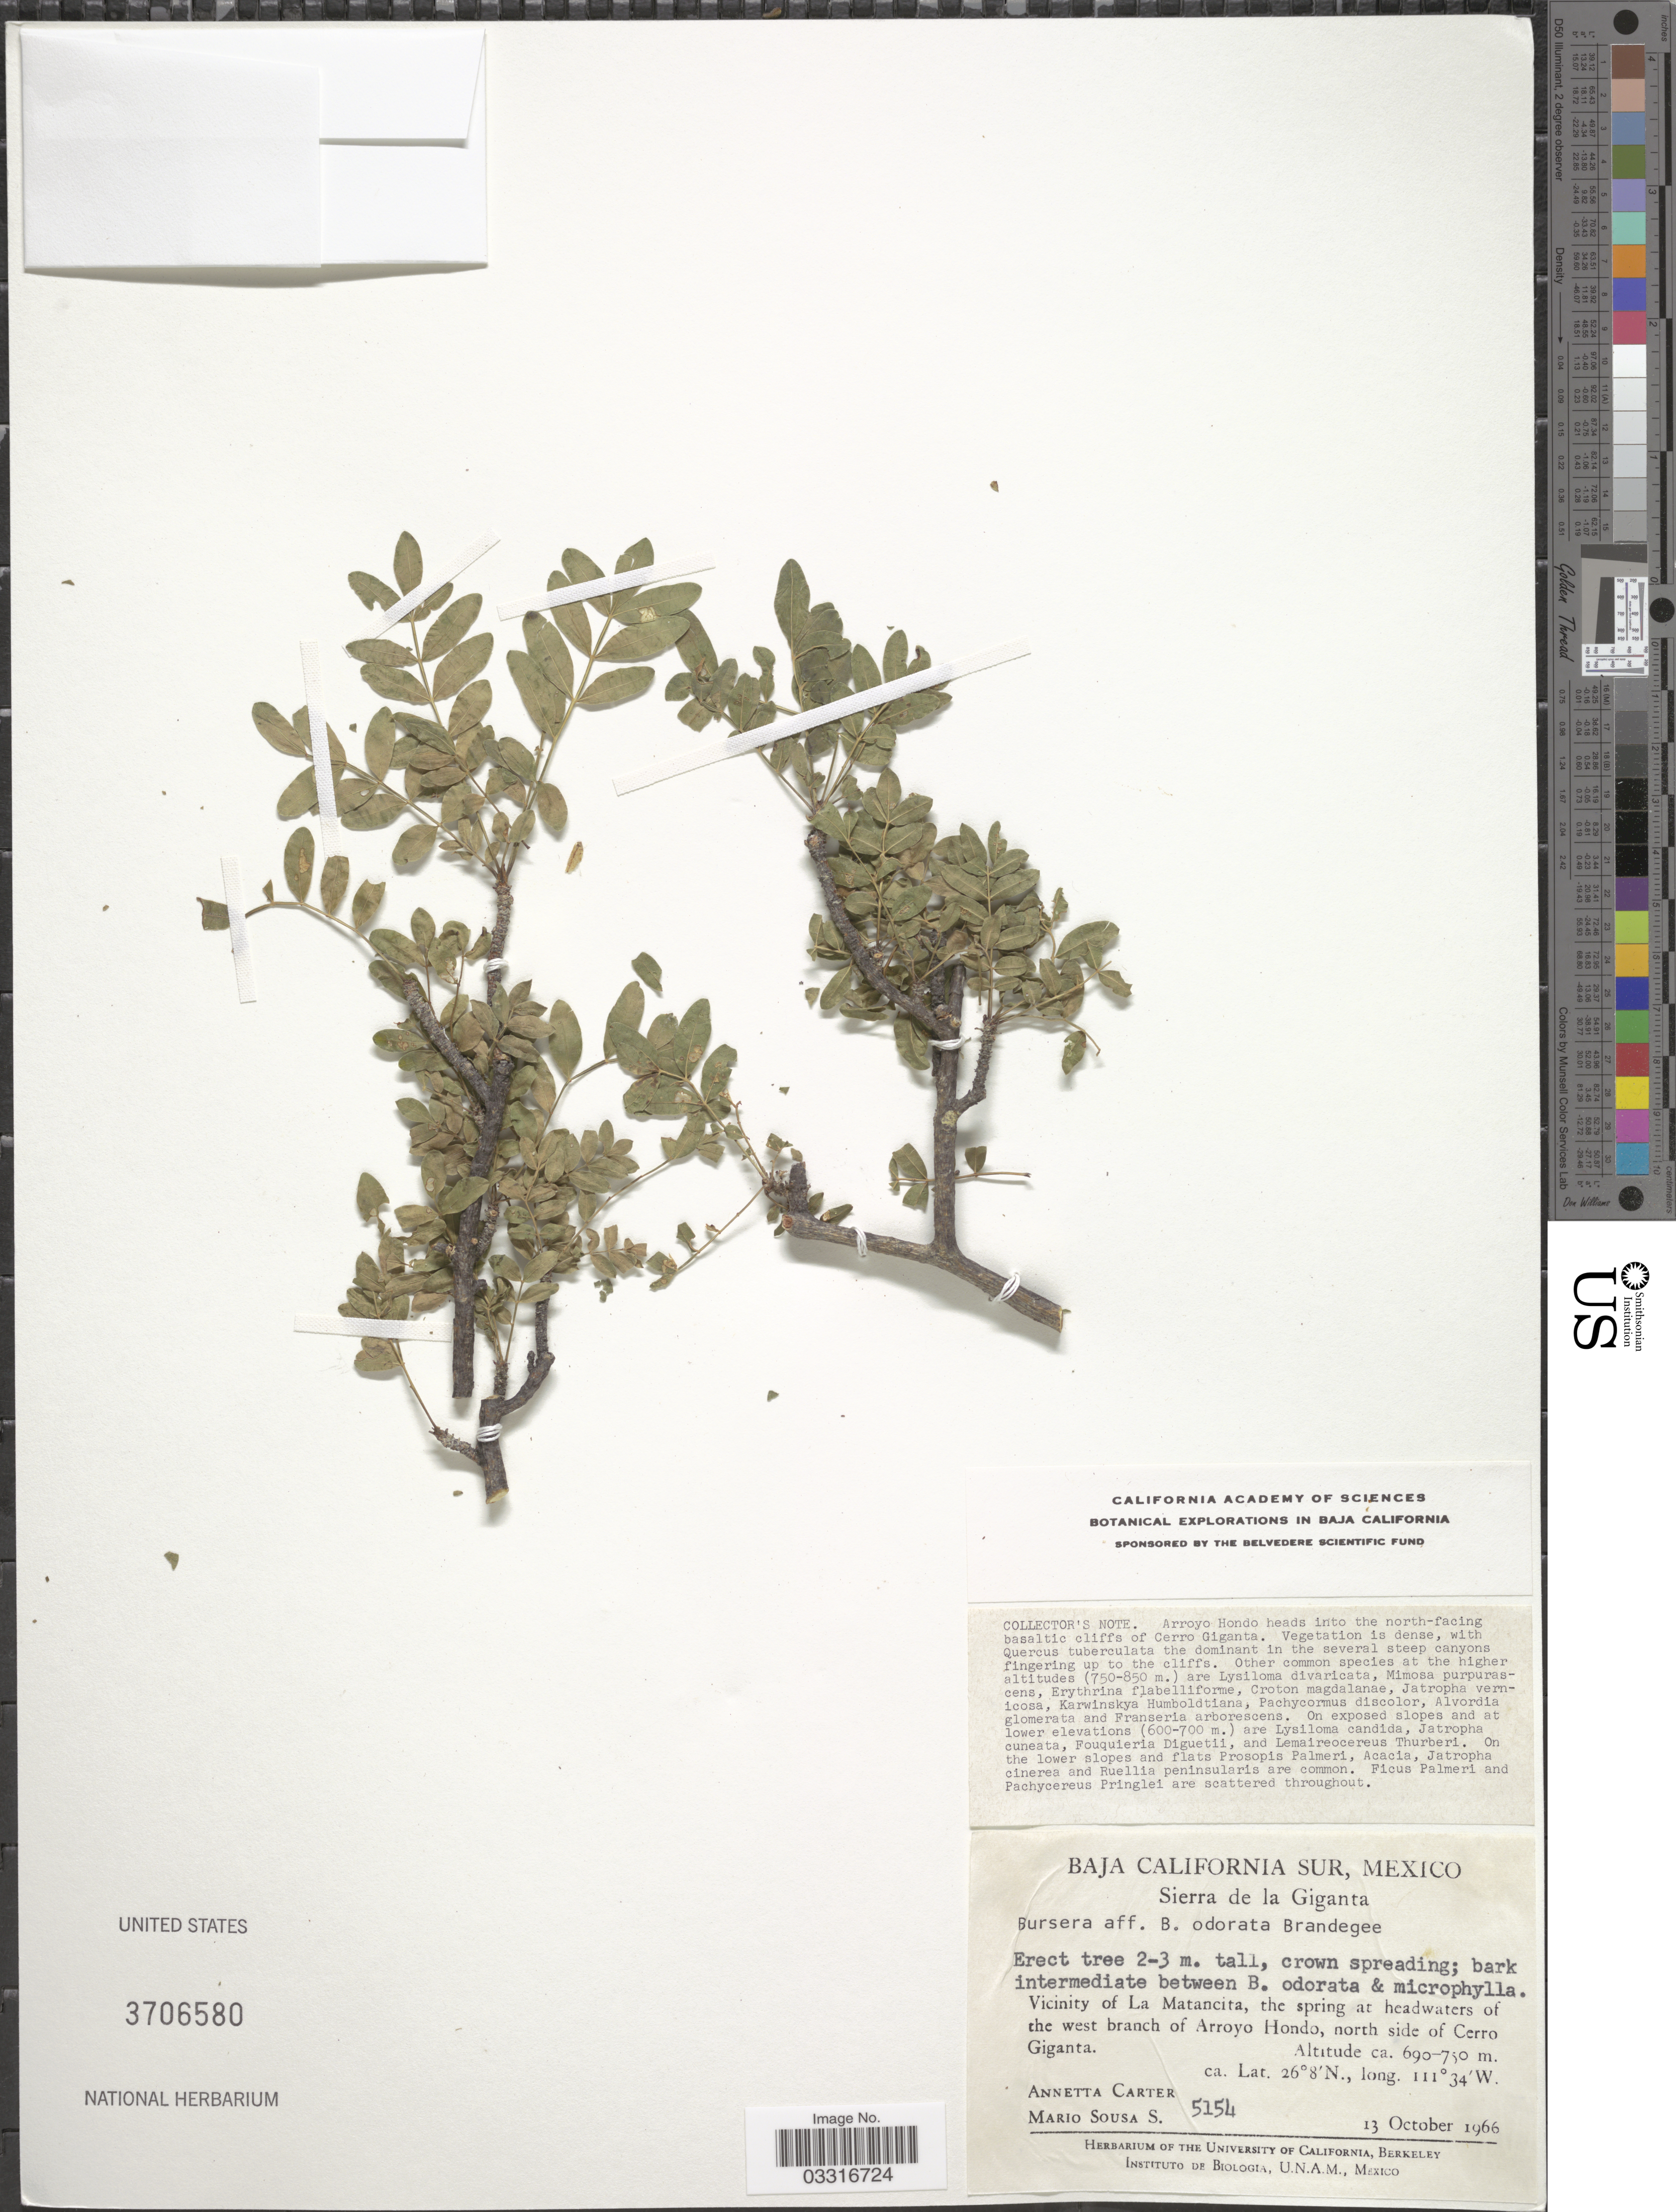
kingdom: Plantae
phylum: Tracheophyta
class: Magnoliopsida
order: Sapindales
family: Burseraceae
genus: Bursera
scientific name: Bursera odorata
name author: Brandegee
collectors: A. Carter & M. Sousa S.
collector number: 5154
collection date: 1966-10-13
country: Mexico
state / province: Baja California Sur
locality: Sierra de la Giganta, Vicinity of La Matancita, the spring at headwaters of the west branch of Arroyo Hondo, north side of Cerro Giganta.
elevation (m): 690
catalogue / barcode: US 3706580